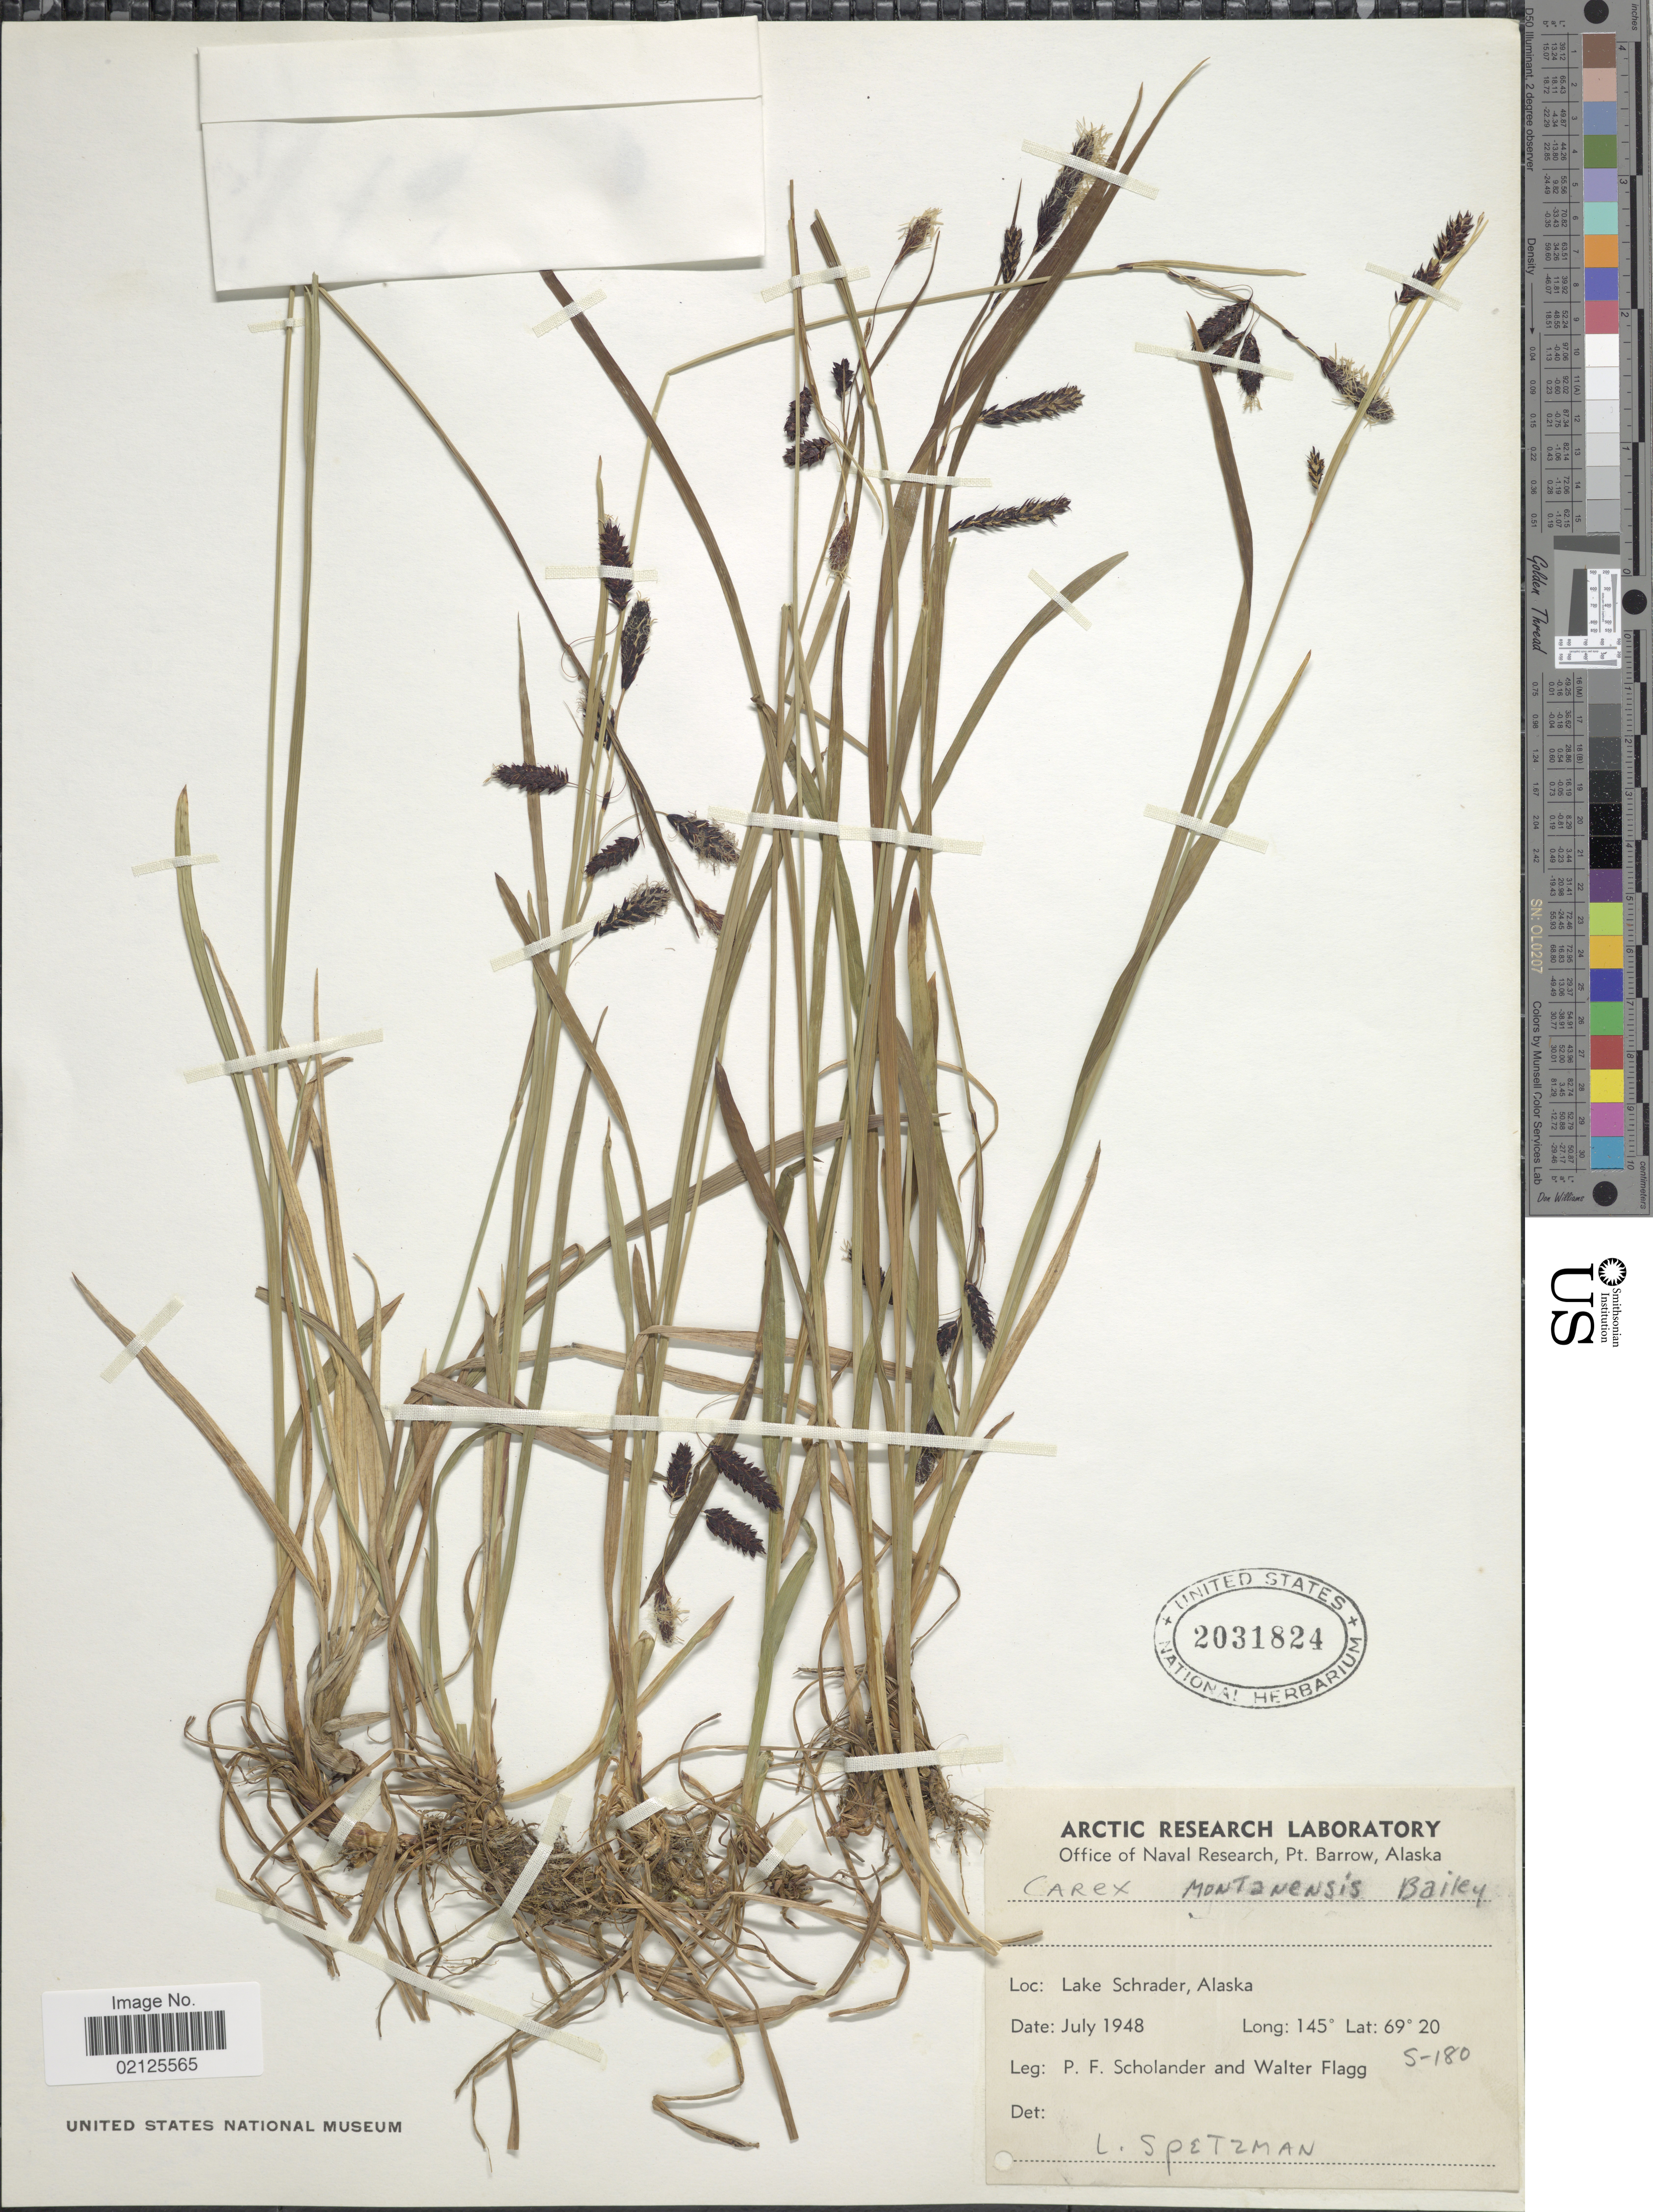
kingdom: Plantae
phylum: Tracheophyta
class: Liliopsida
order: Poales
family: Cyperaceae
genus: Carex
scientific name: Carex podocarpa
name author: R. Br.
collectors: P. Scholander & W. Flagg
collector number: S-180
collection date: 1948-07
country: United States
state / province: Alaska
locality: Lake Schrader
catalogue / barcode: US 2031824